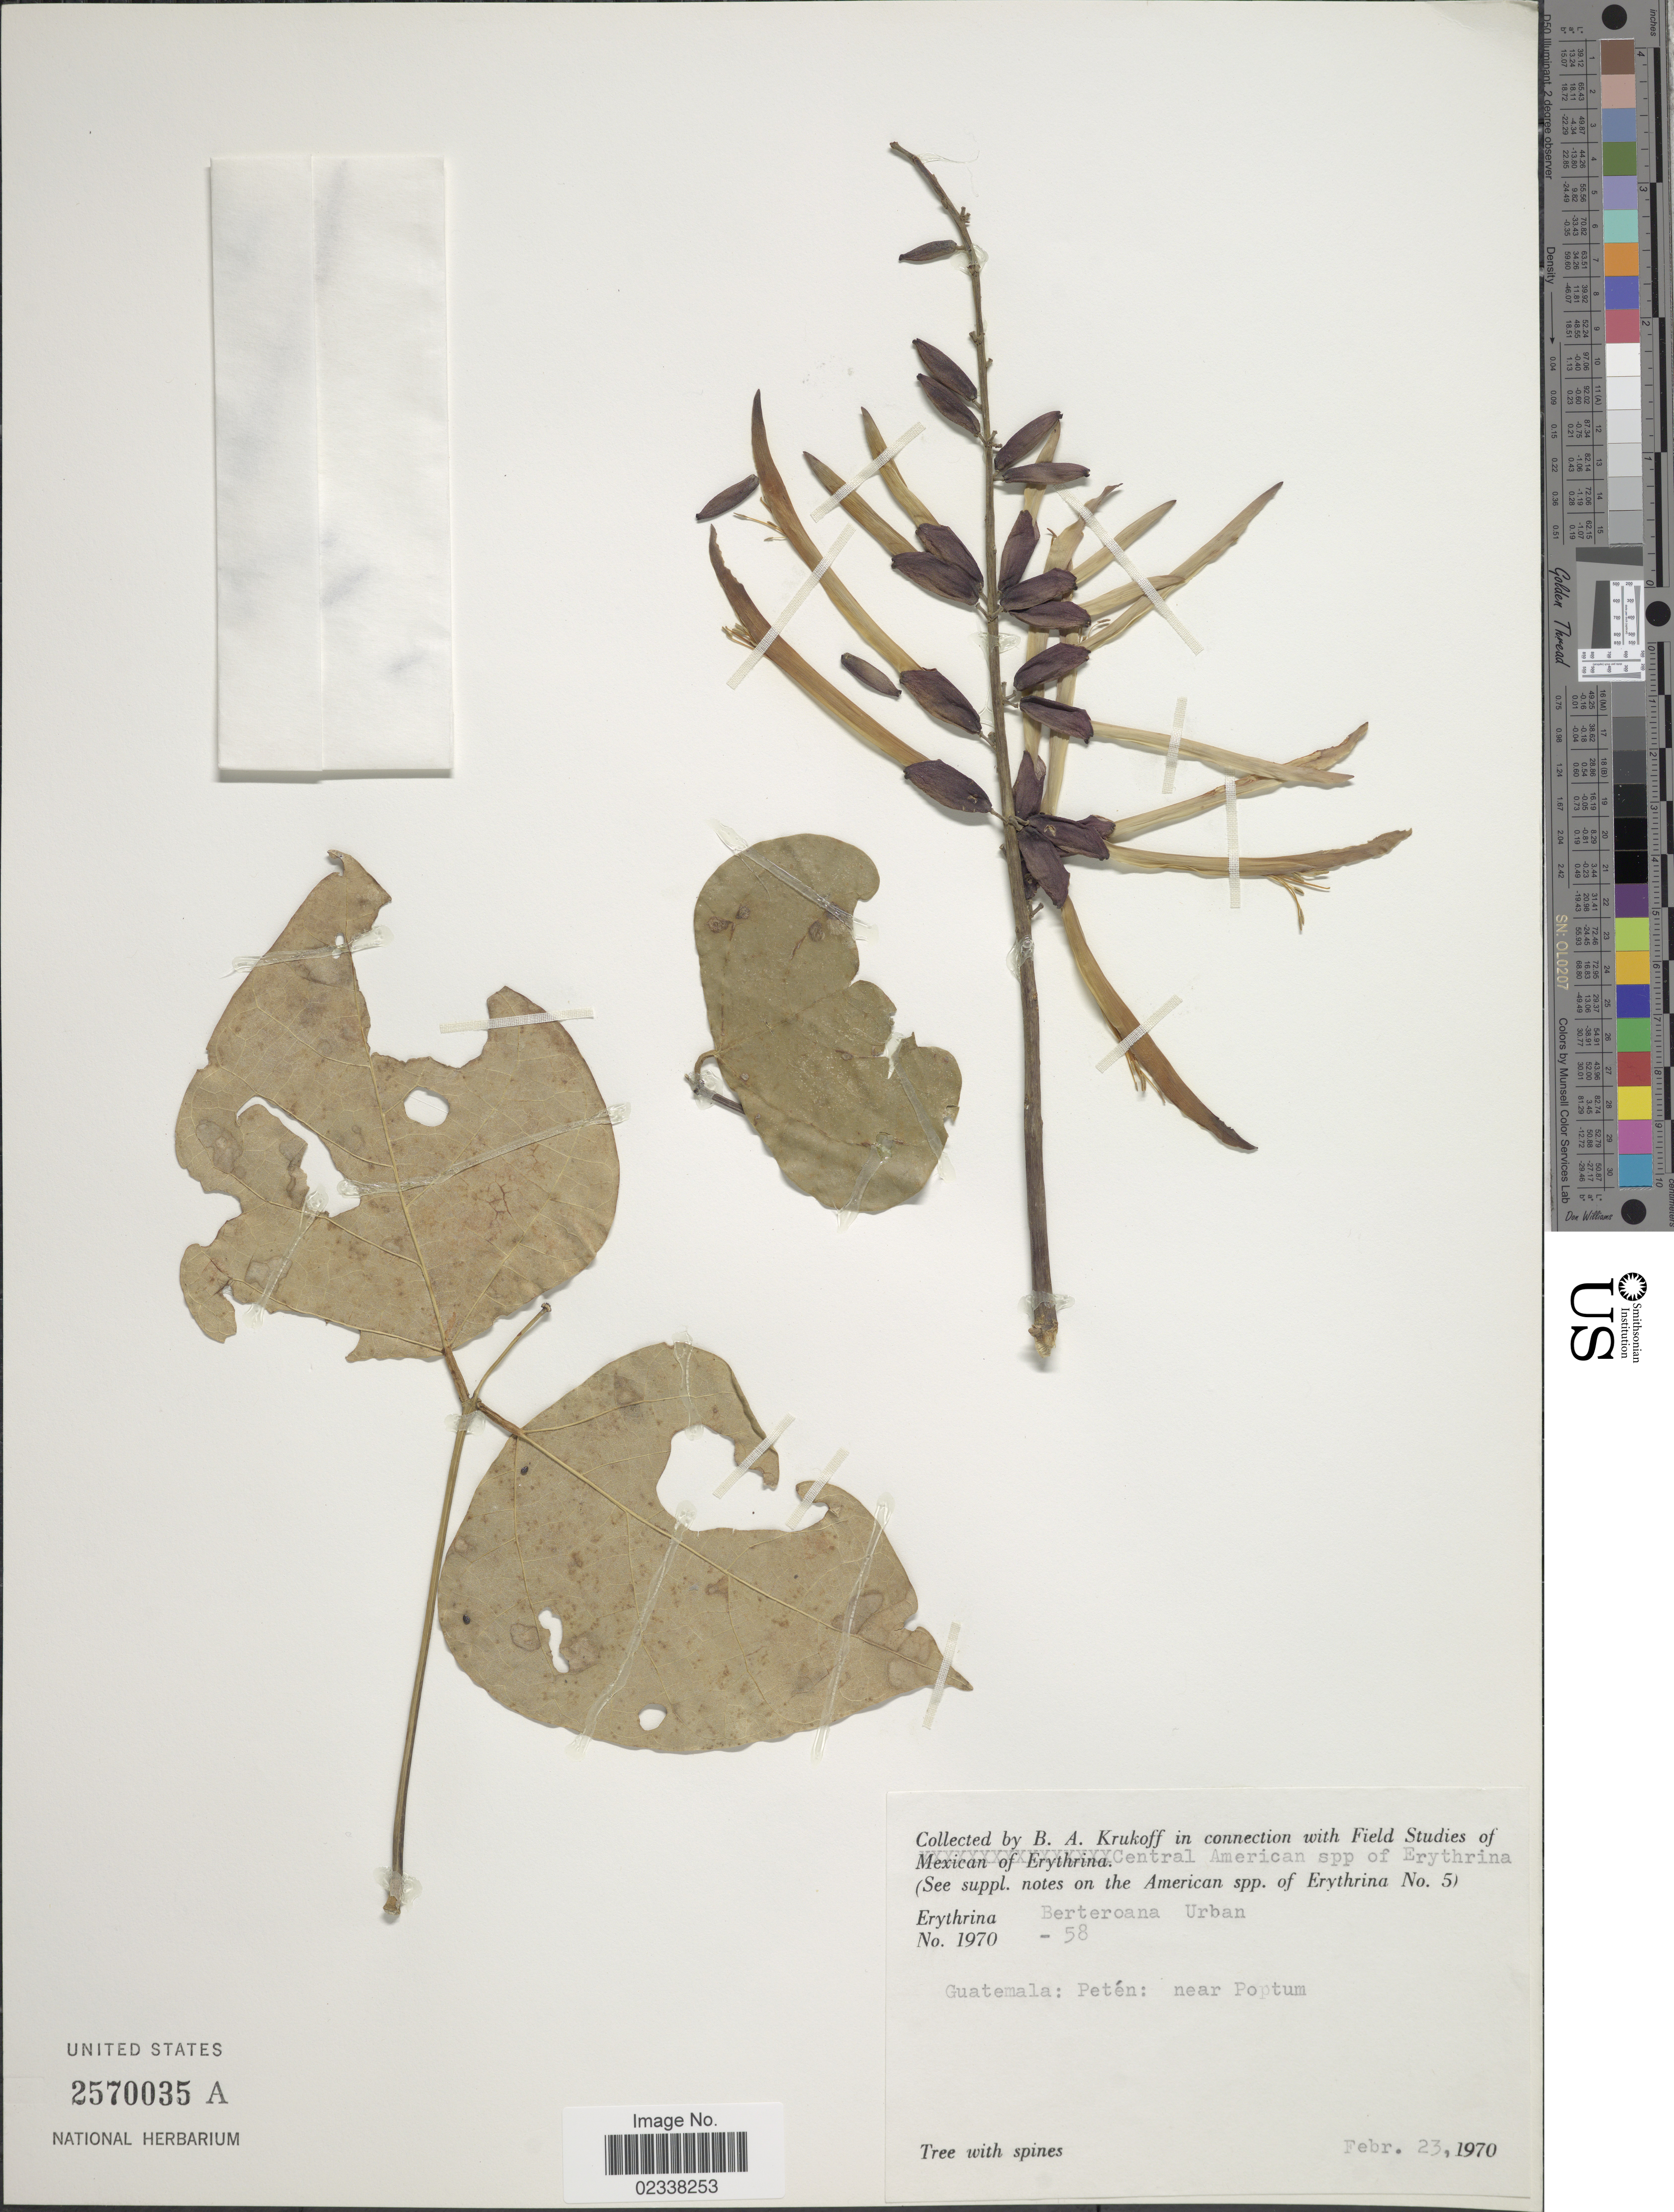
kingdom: Plantae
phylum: Tracheophyta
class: Magnoliopsida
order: Fabales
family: Fabaceae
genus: Erythrina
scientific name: Erythrina berteroana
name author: Urb.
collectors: B. A. Krukoff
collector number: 1970-58?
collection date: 1970-02-23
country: Guatemala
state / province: El Petén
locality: Near Poptum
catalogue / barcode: US 2570035A